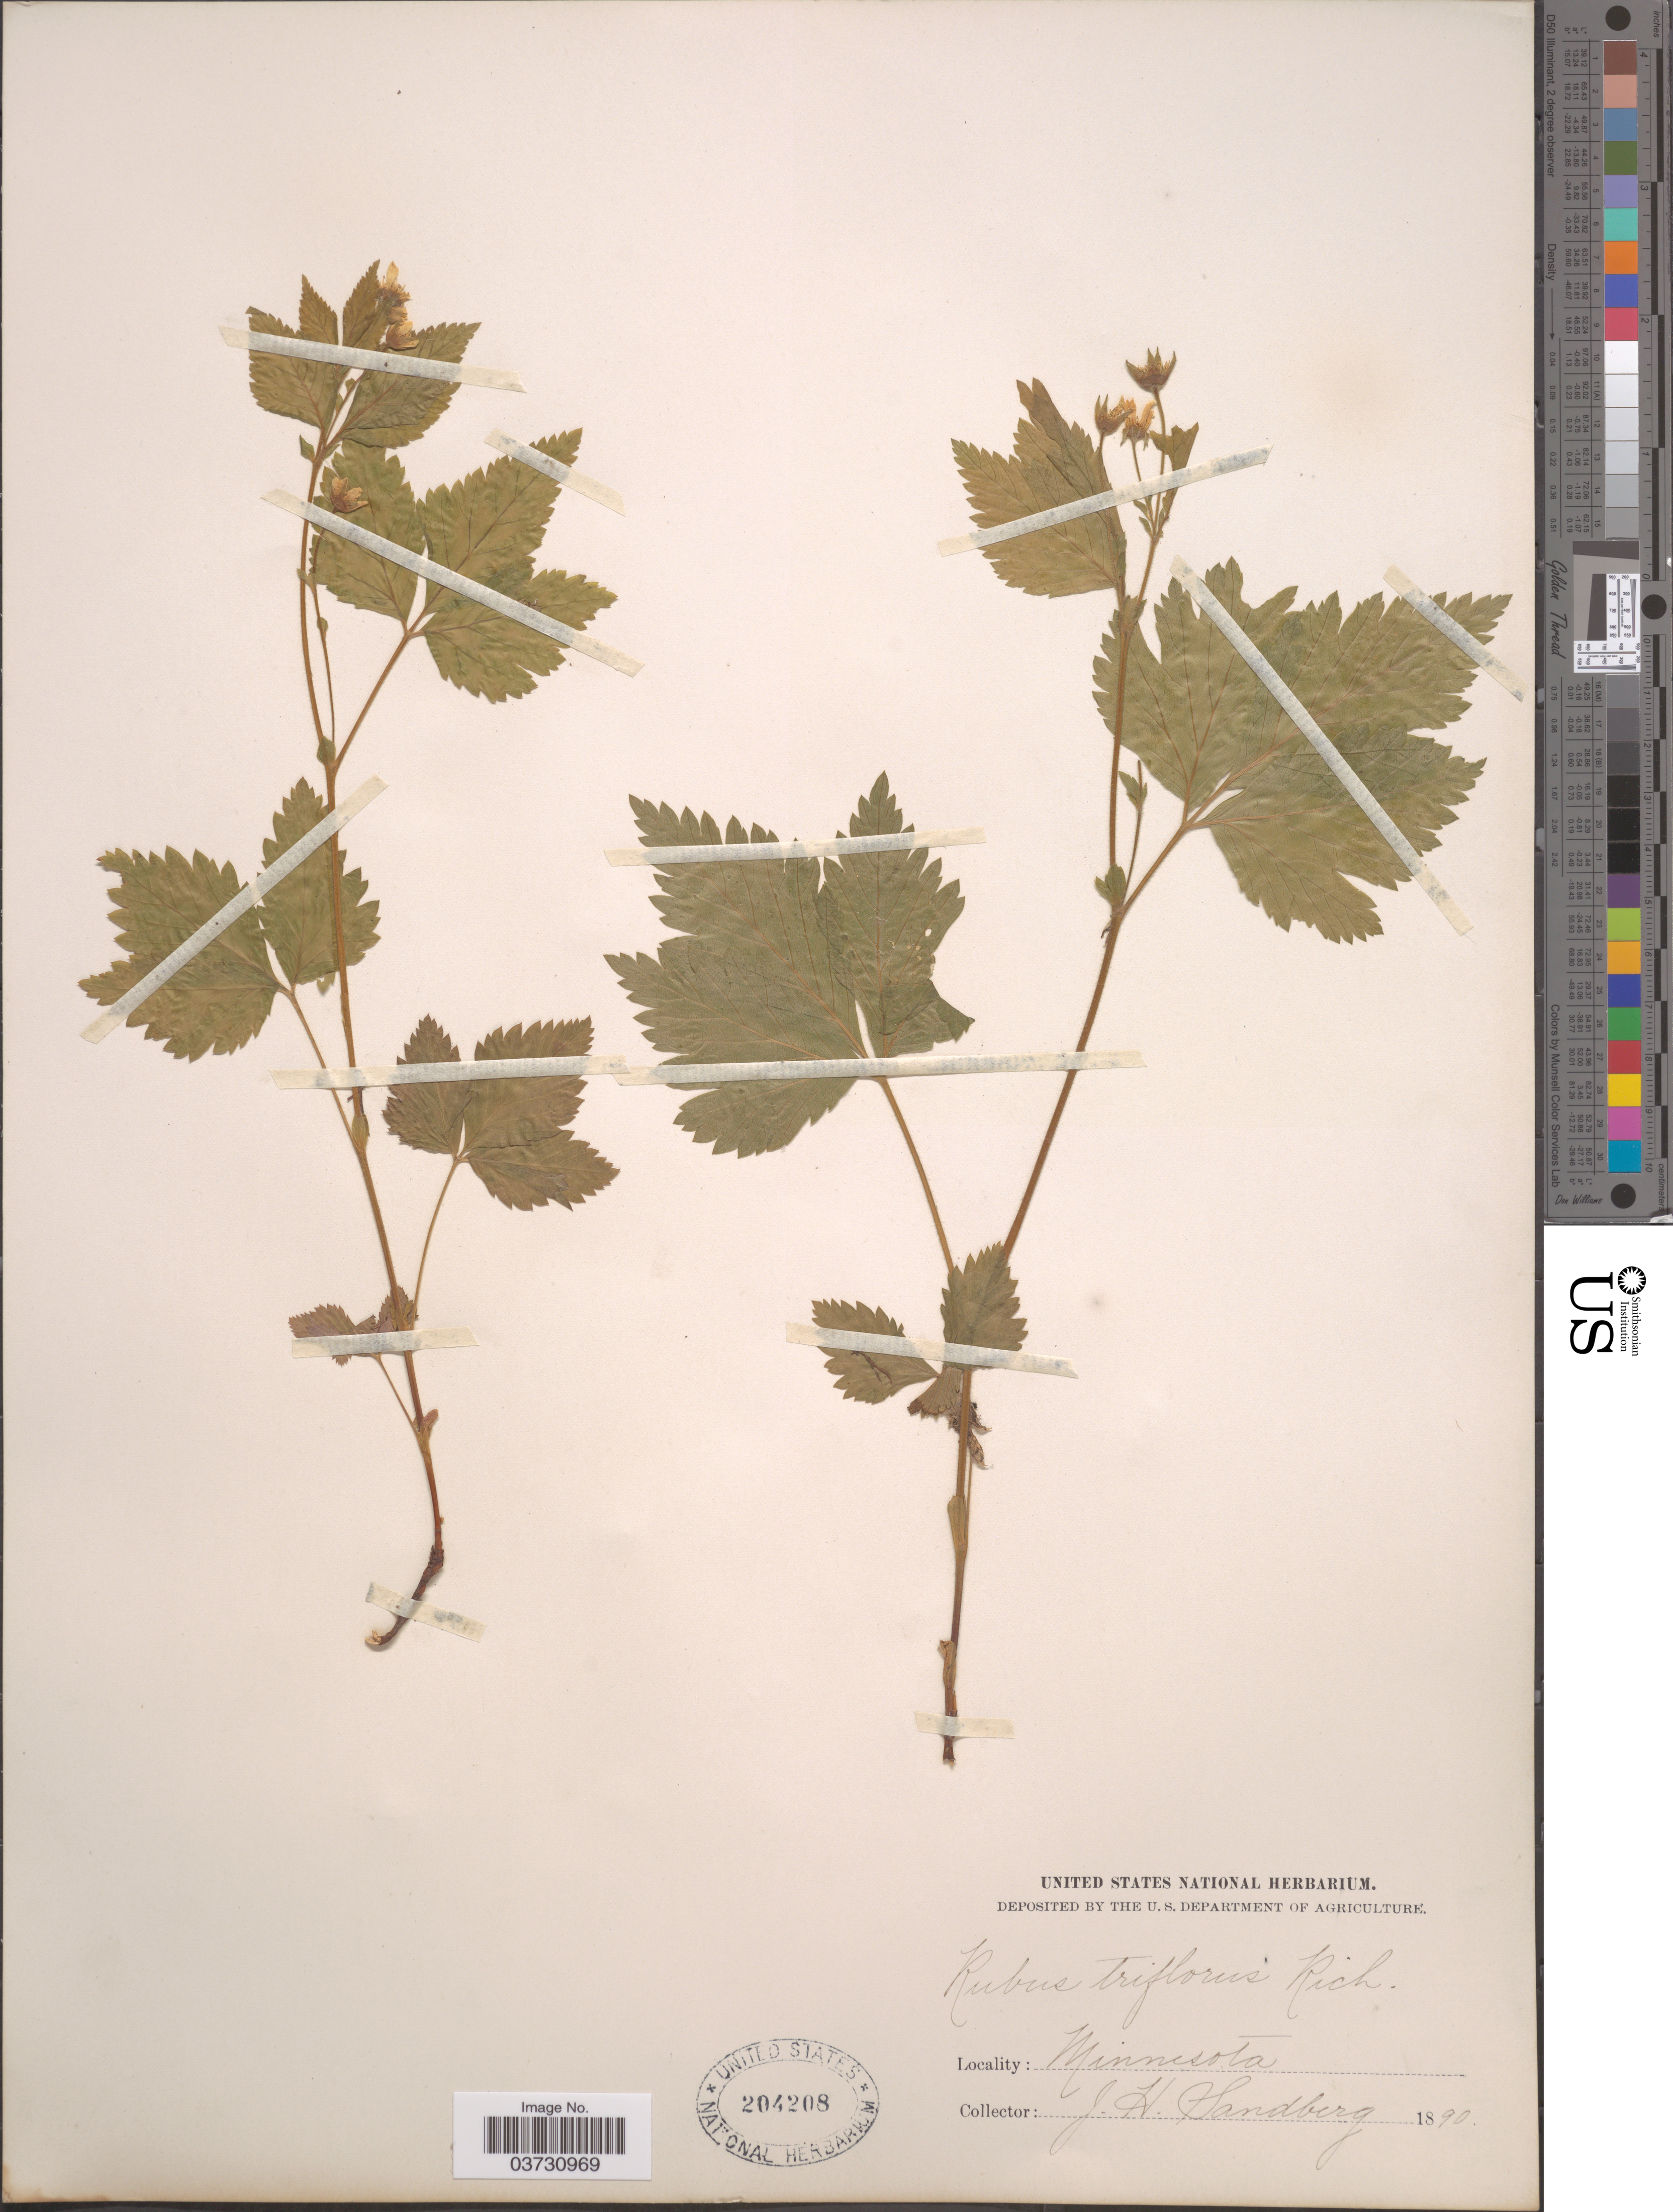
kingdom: Plantae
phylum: Tracheophyta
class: Magnoliopsida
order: Rosales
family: Rosaceae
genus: Rubus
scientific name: Rubus pubescens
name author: Raf.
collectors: J. H. Sandberg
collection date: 1890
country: United States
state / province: Minnesota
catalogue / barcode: US 204208